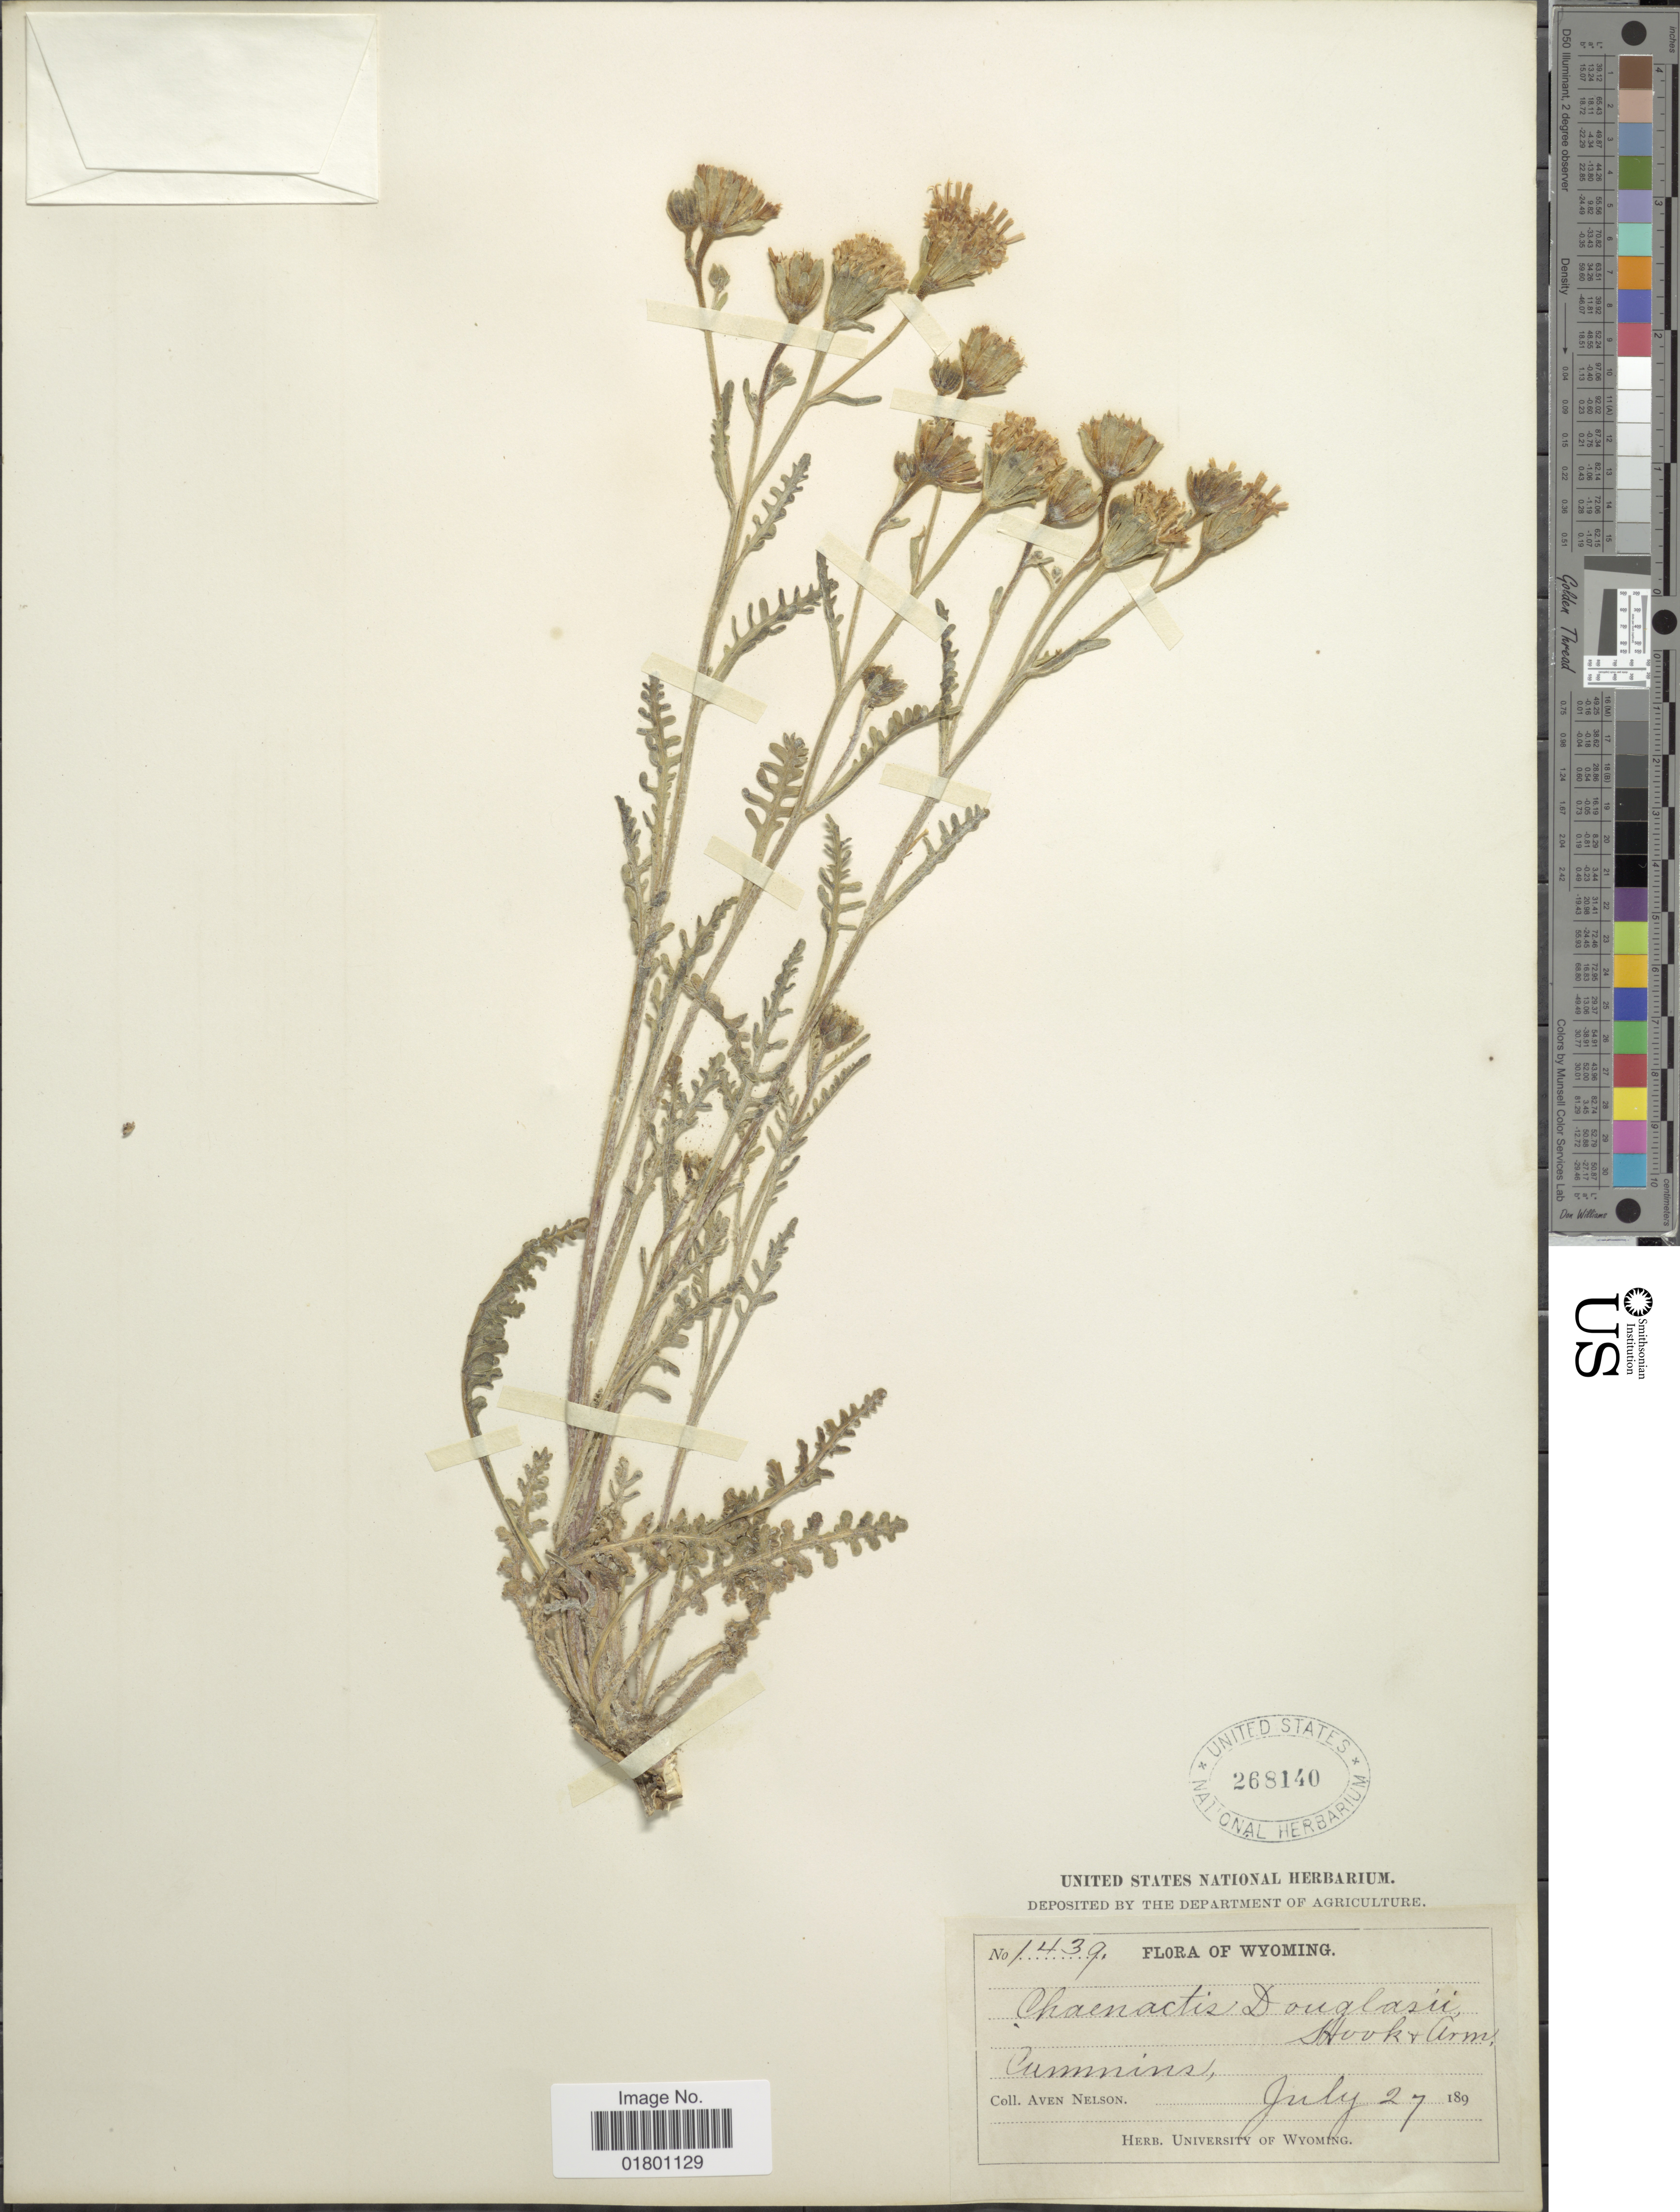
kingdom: Plantae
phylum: Tracheophyta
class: Magnoliopsida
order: Asterales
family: Asteraceae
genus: Chaenactis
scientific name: Chaenactis douglasii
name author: Hook. & Arn.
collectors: A. Nelson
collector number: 1439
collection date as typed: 189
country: United States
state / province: Wyoming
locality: Cummins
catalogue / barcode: US 268140